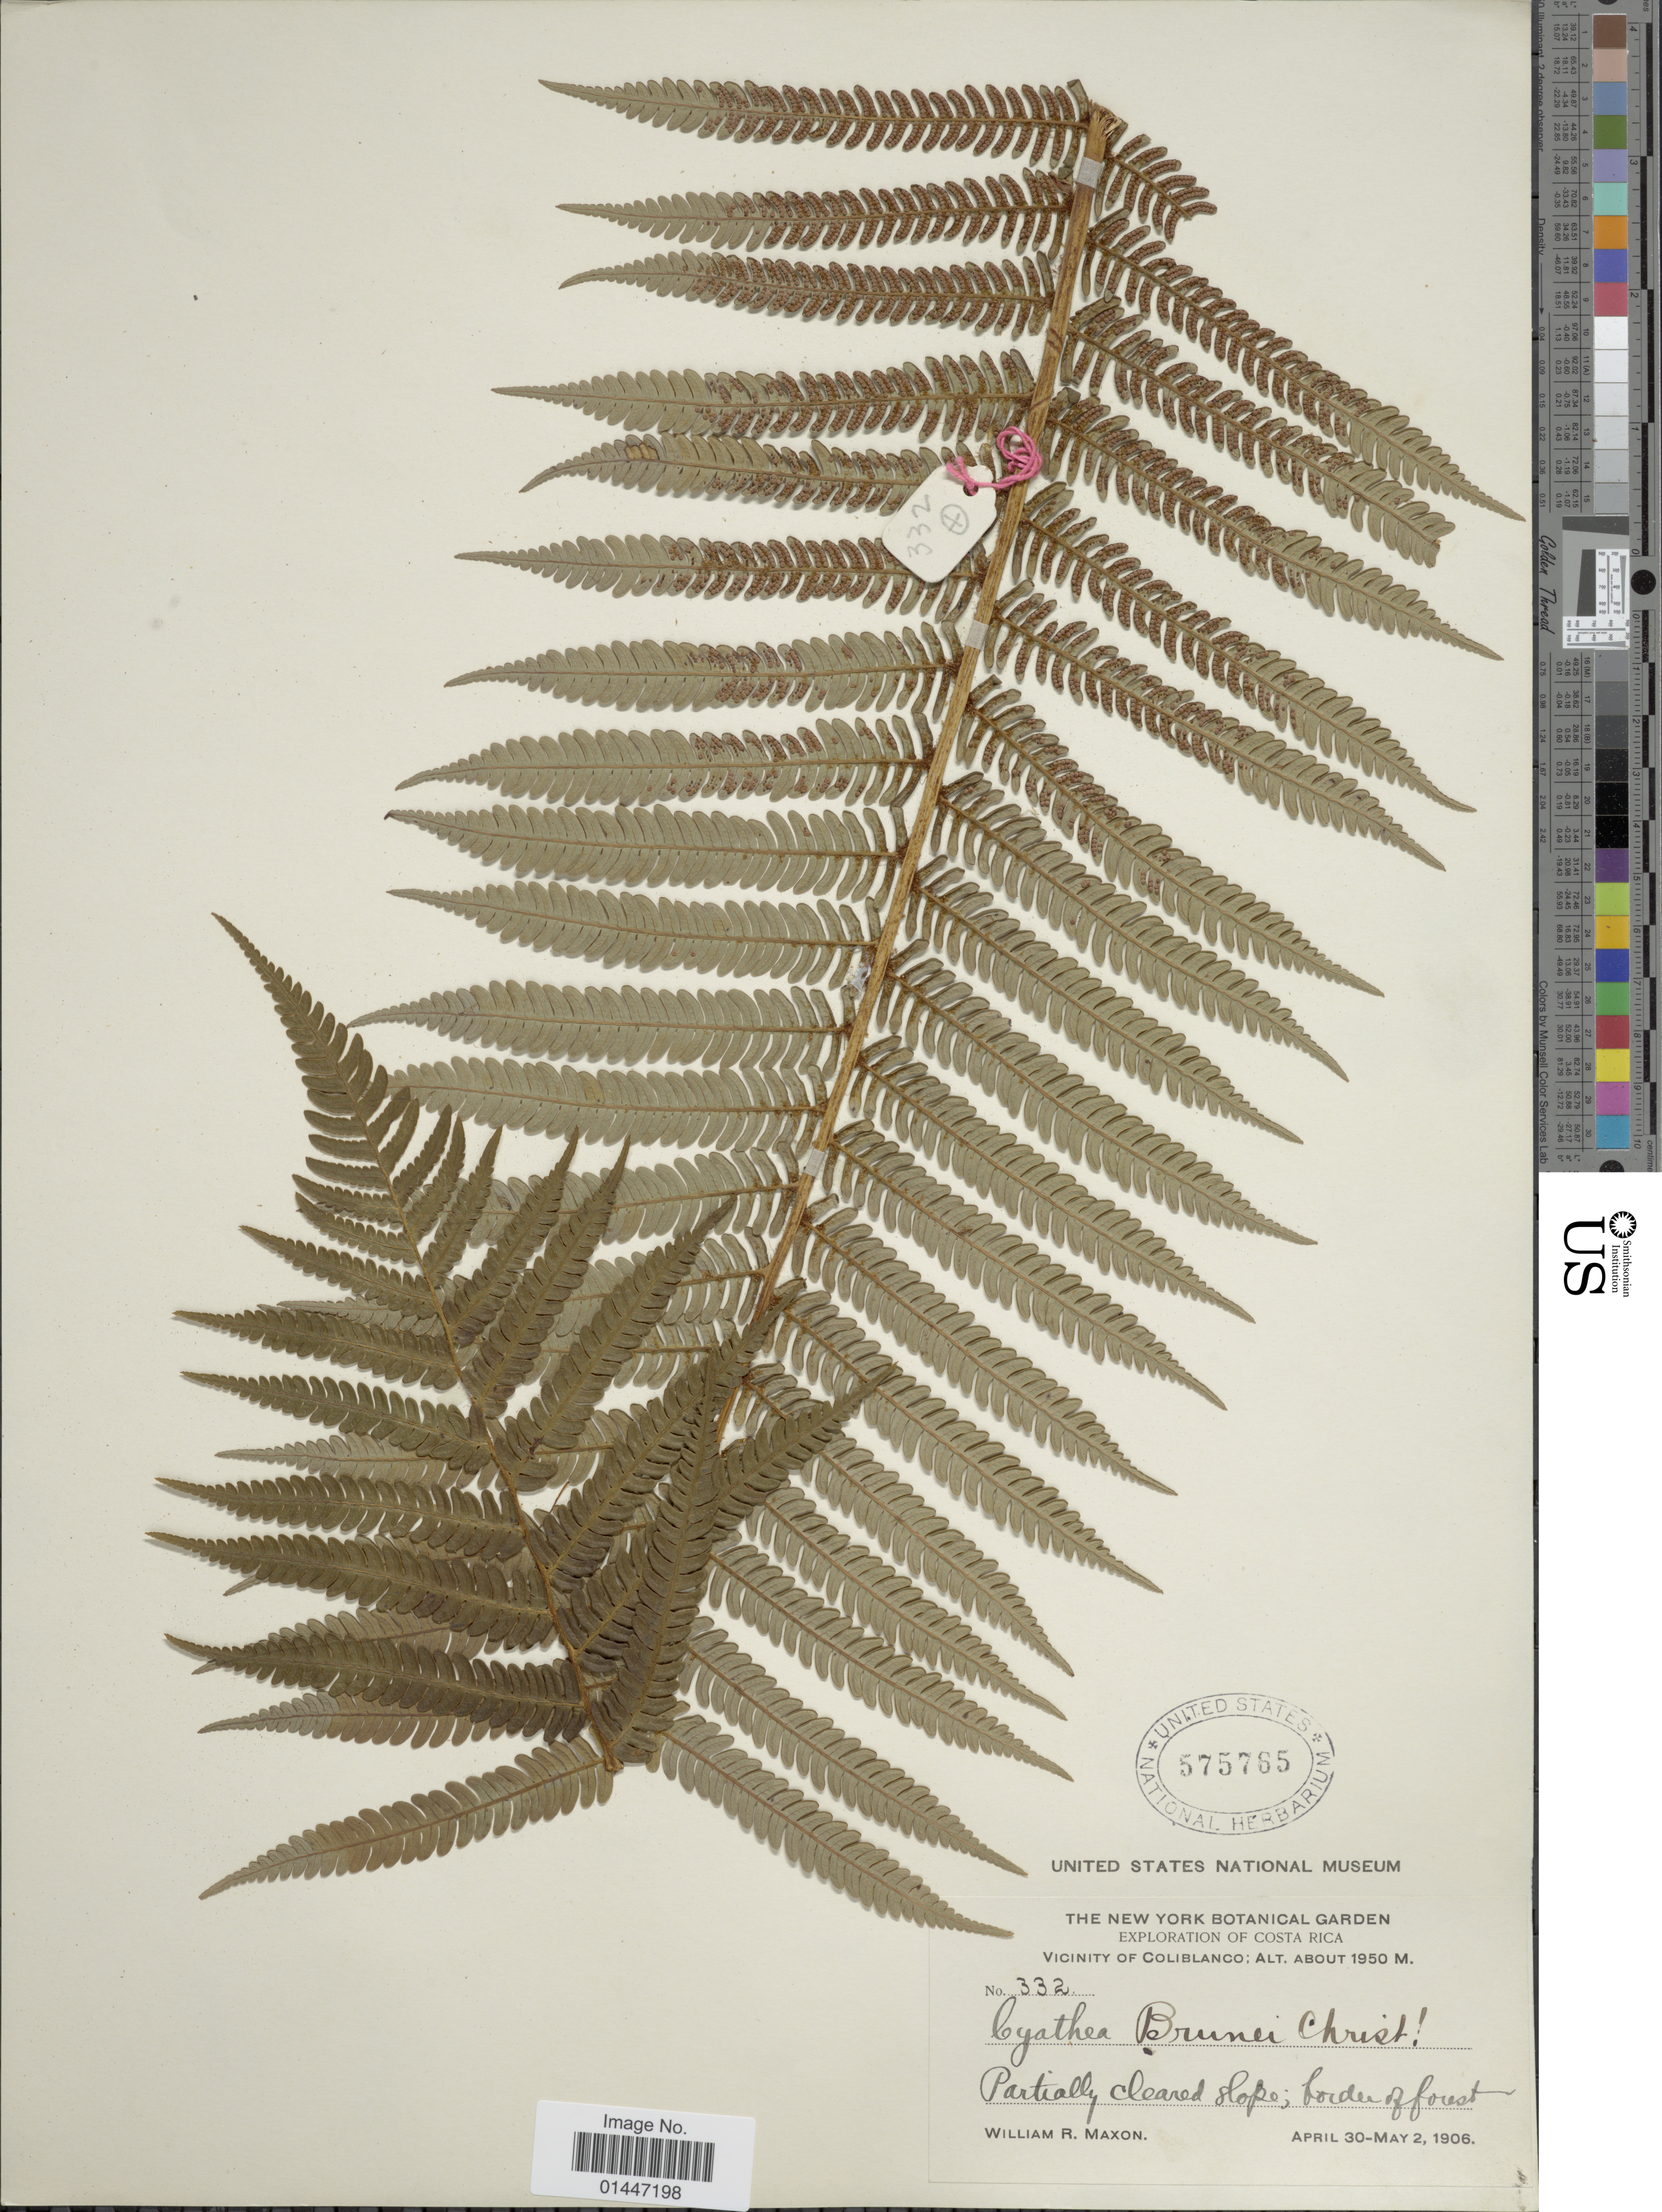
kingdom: Plantae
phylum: Tracheophyta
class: Polypodiopsida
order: Cyatheales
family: Cyatheaceae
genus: Sphaeropteris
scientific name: Sphaeropteris brunei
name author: (Christ) R.M. Tryon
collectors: W. R. Maxon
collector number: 332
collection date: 1906-04-30/1906-05-02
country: Costa Rica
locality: Vicinity of Coliblanco, partially cleared slope; border of forest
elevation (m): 1950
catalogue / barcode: US 575765